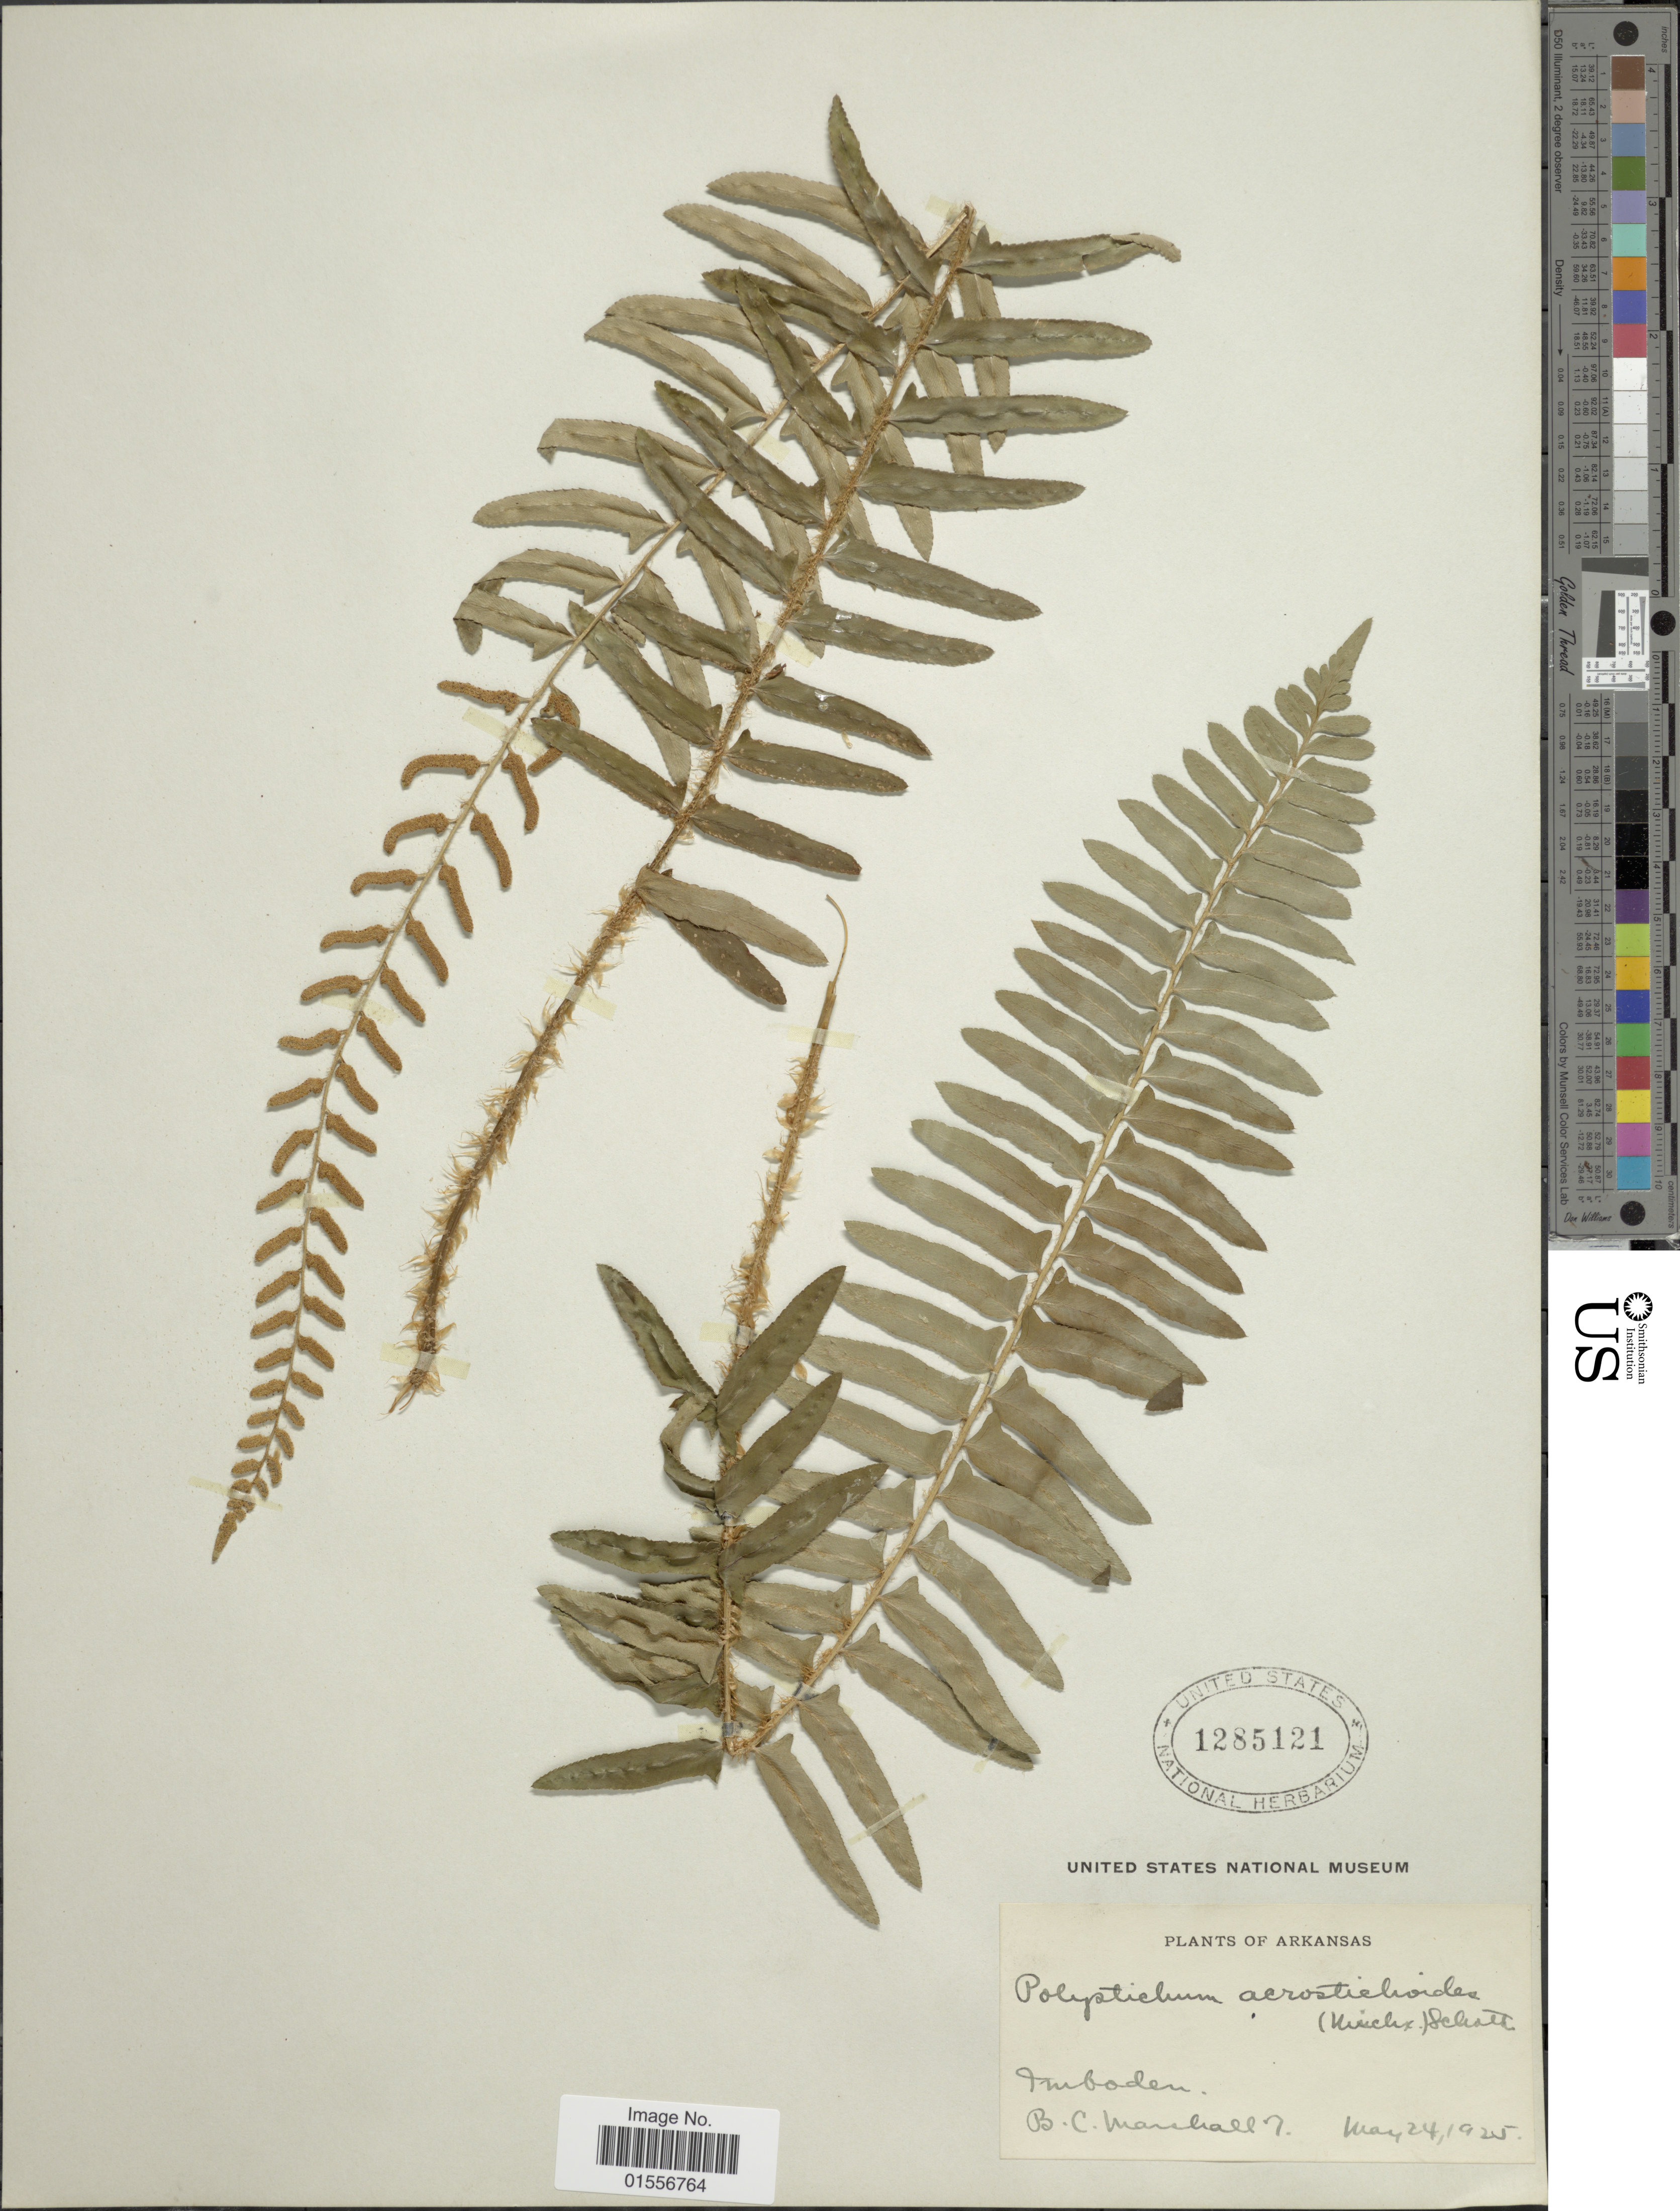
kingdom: Plantae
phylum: Tracheophyta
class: Polypodiopsida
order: Polypodiales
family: Dryopteridaceae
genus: Polystichum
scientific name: Polystichum acrostichoides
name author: (Michx.) Schott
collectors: B. C. Marshall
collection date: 1925-05-24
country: United States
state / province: Arkansas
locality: Imboden.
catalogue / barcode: US 1285121